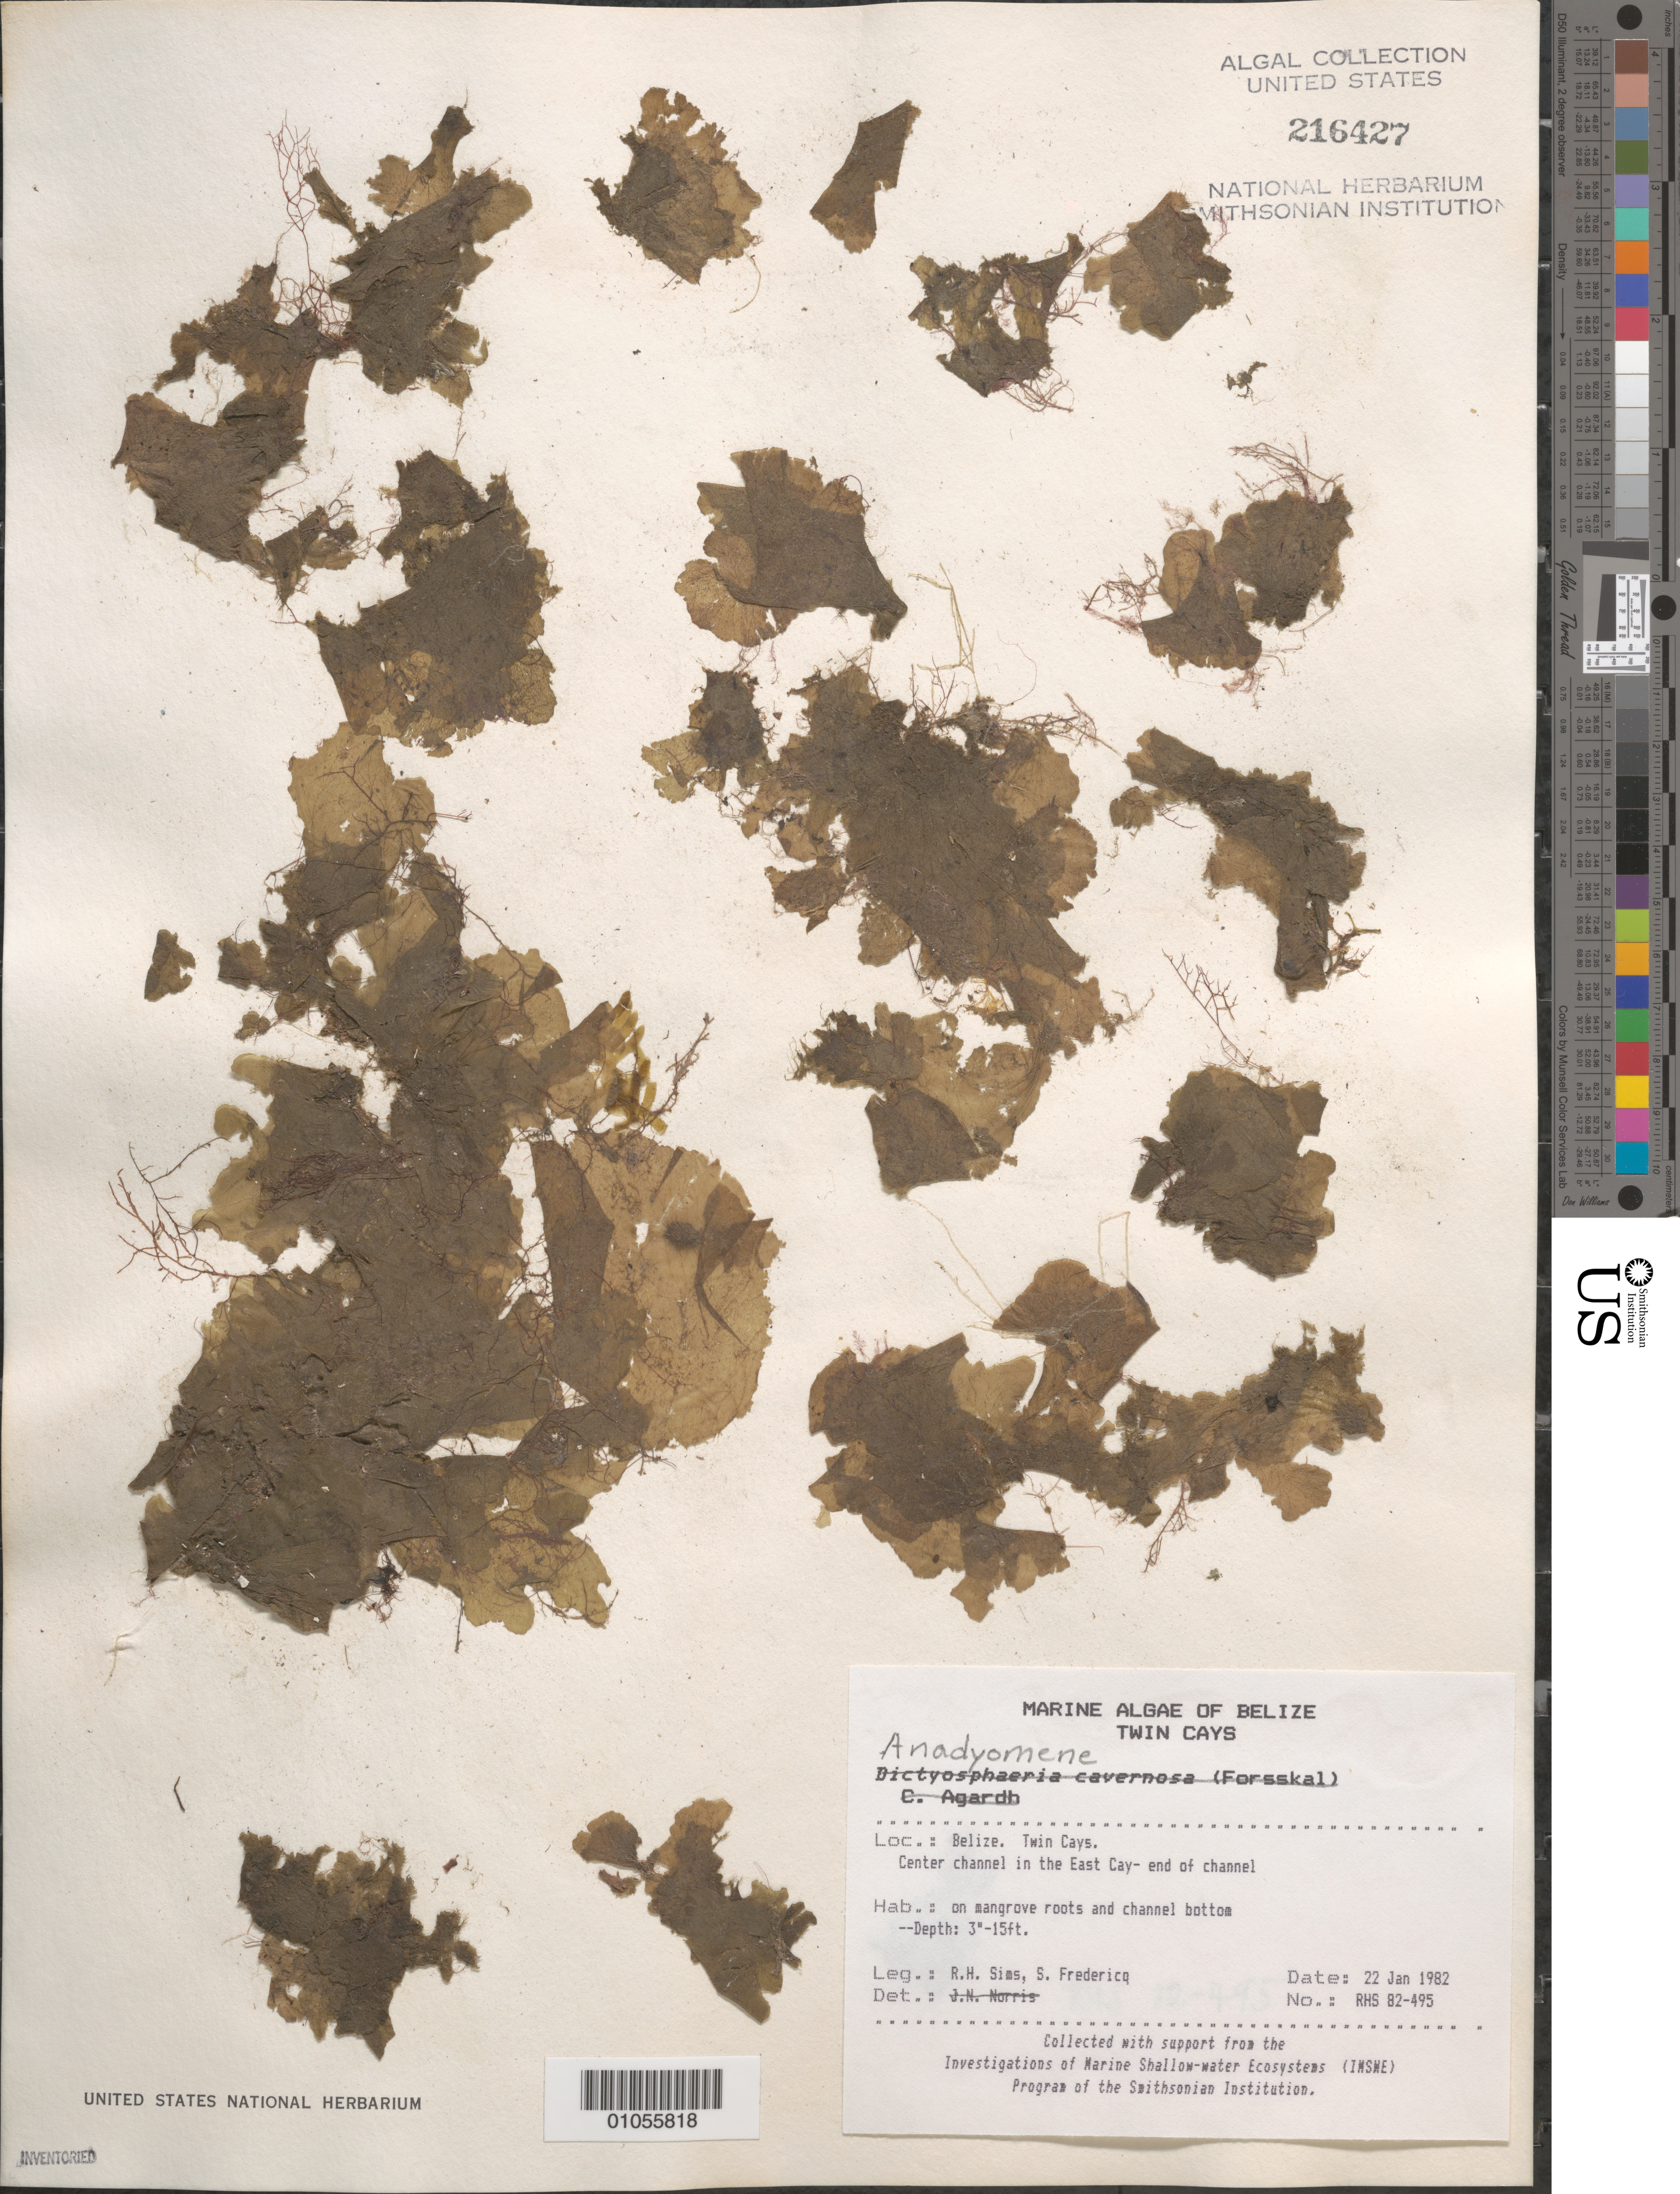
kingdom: Plantae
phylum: Chlorophyta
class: Ulvophyceae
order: Cladophorales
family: Anadyomenaceae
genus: Anadyomene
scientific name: Anadyomene sp.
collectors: R. H. Sims & S. Fredericq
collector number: RHS 82-495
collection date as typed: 22 Jan 1982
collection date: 1982-01-22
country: Belize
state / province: Stann Creek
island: Twin Cays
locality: Center channel in the East Cay end of channel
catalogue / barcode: US 216437